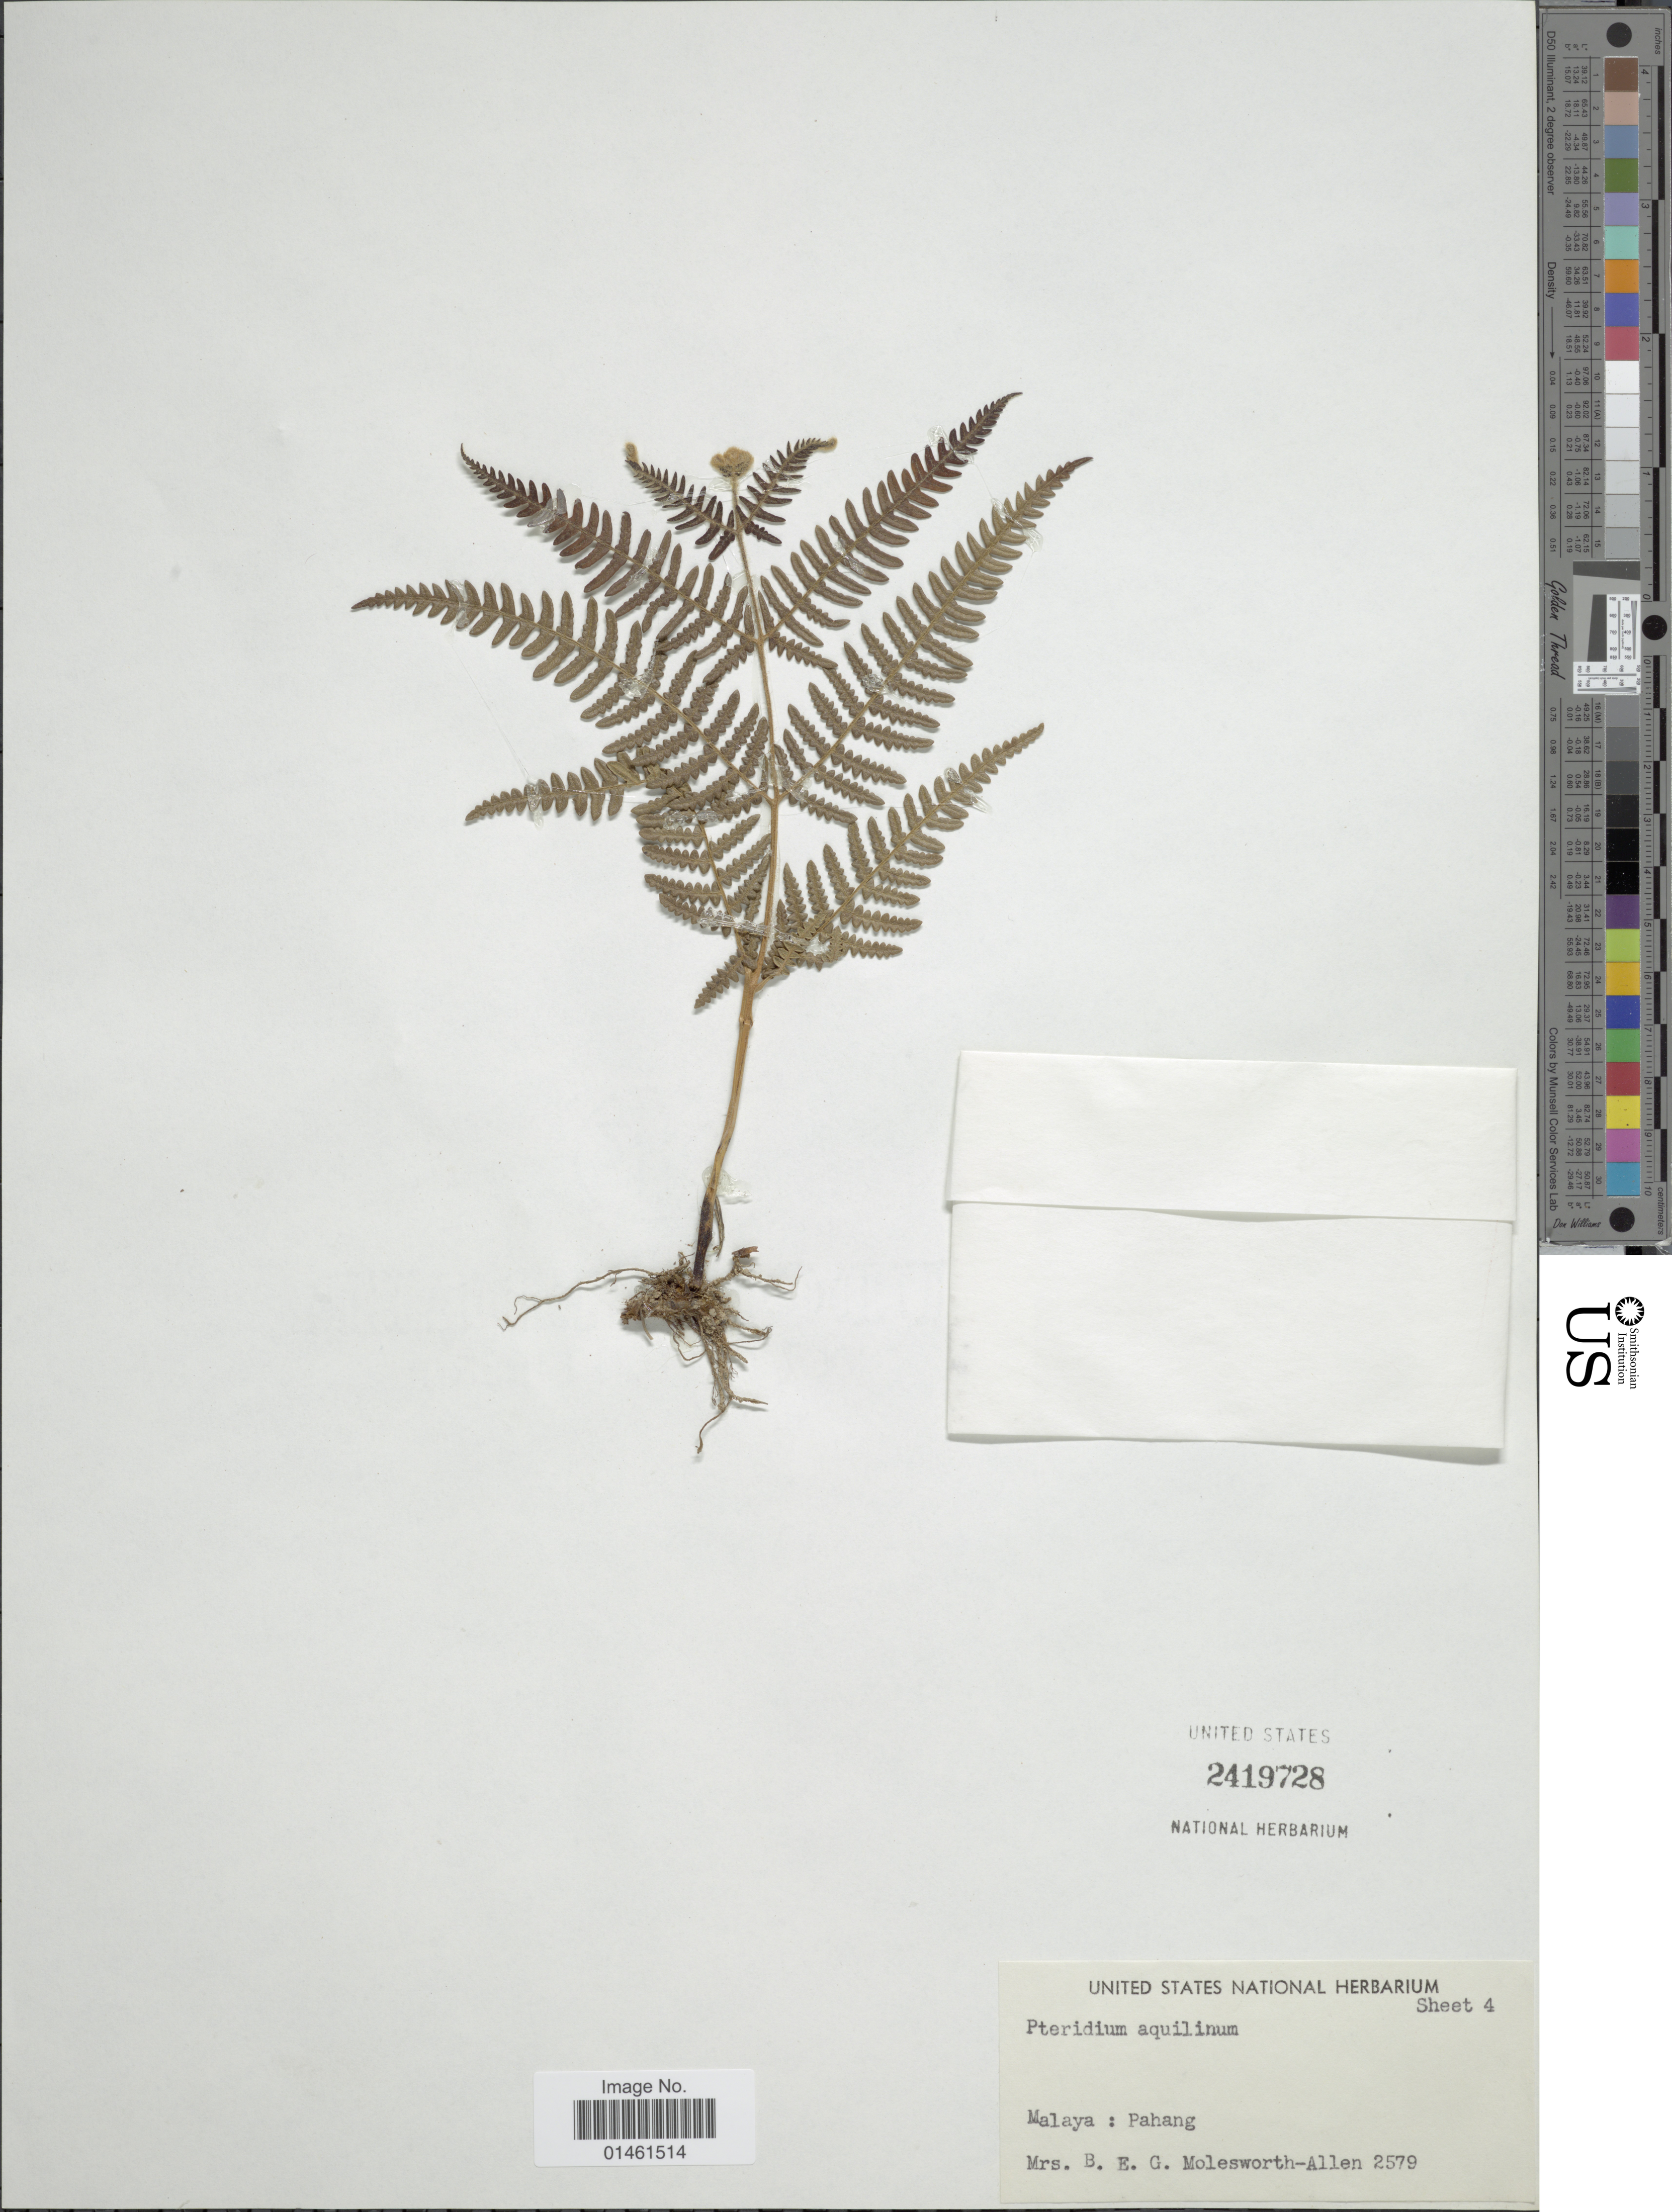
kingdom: Plantae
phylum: Tracheophyta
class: Polypodiopsida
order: Polypodiales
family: Dennstaedtiaceae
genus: Pteridium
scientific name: Pteridium aquilinum var. wightianum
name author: (J. Agardh) R.M. Tryon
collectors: Mrs. B. E. G. Molesworth-Allen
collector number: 2579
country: Malaysia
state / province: Pahang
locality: Malaya: Pahang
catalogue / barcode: US 2419728